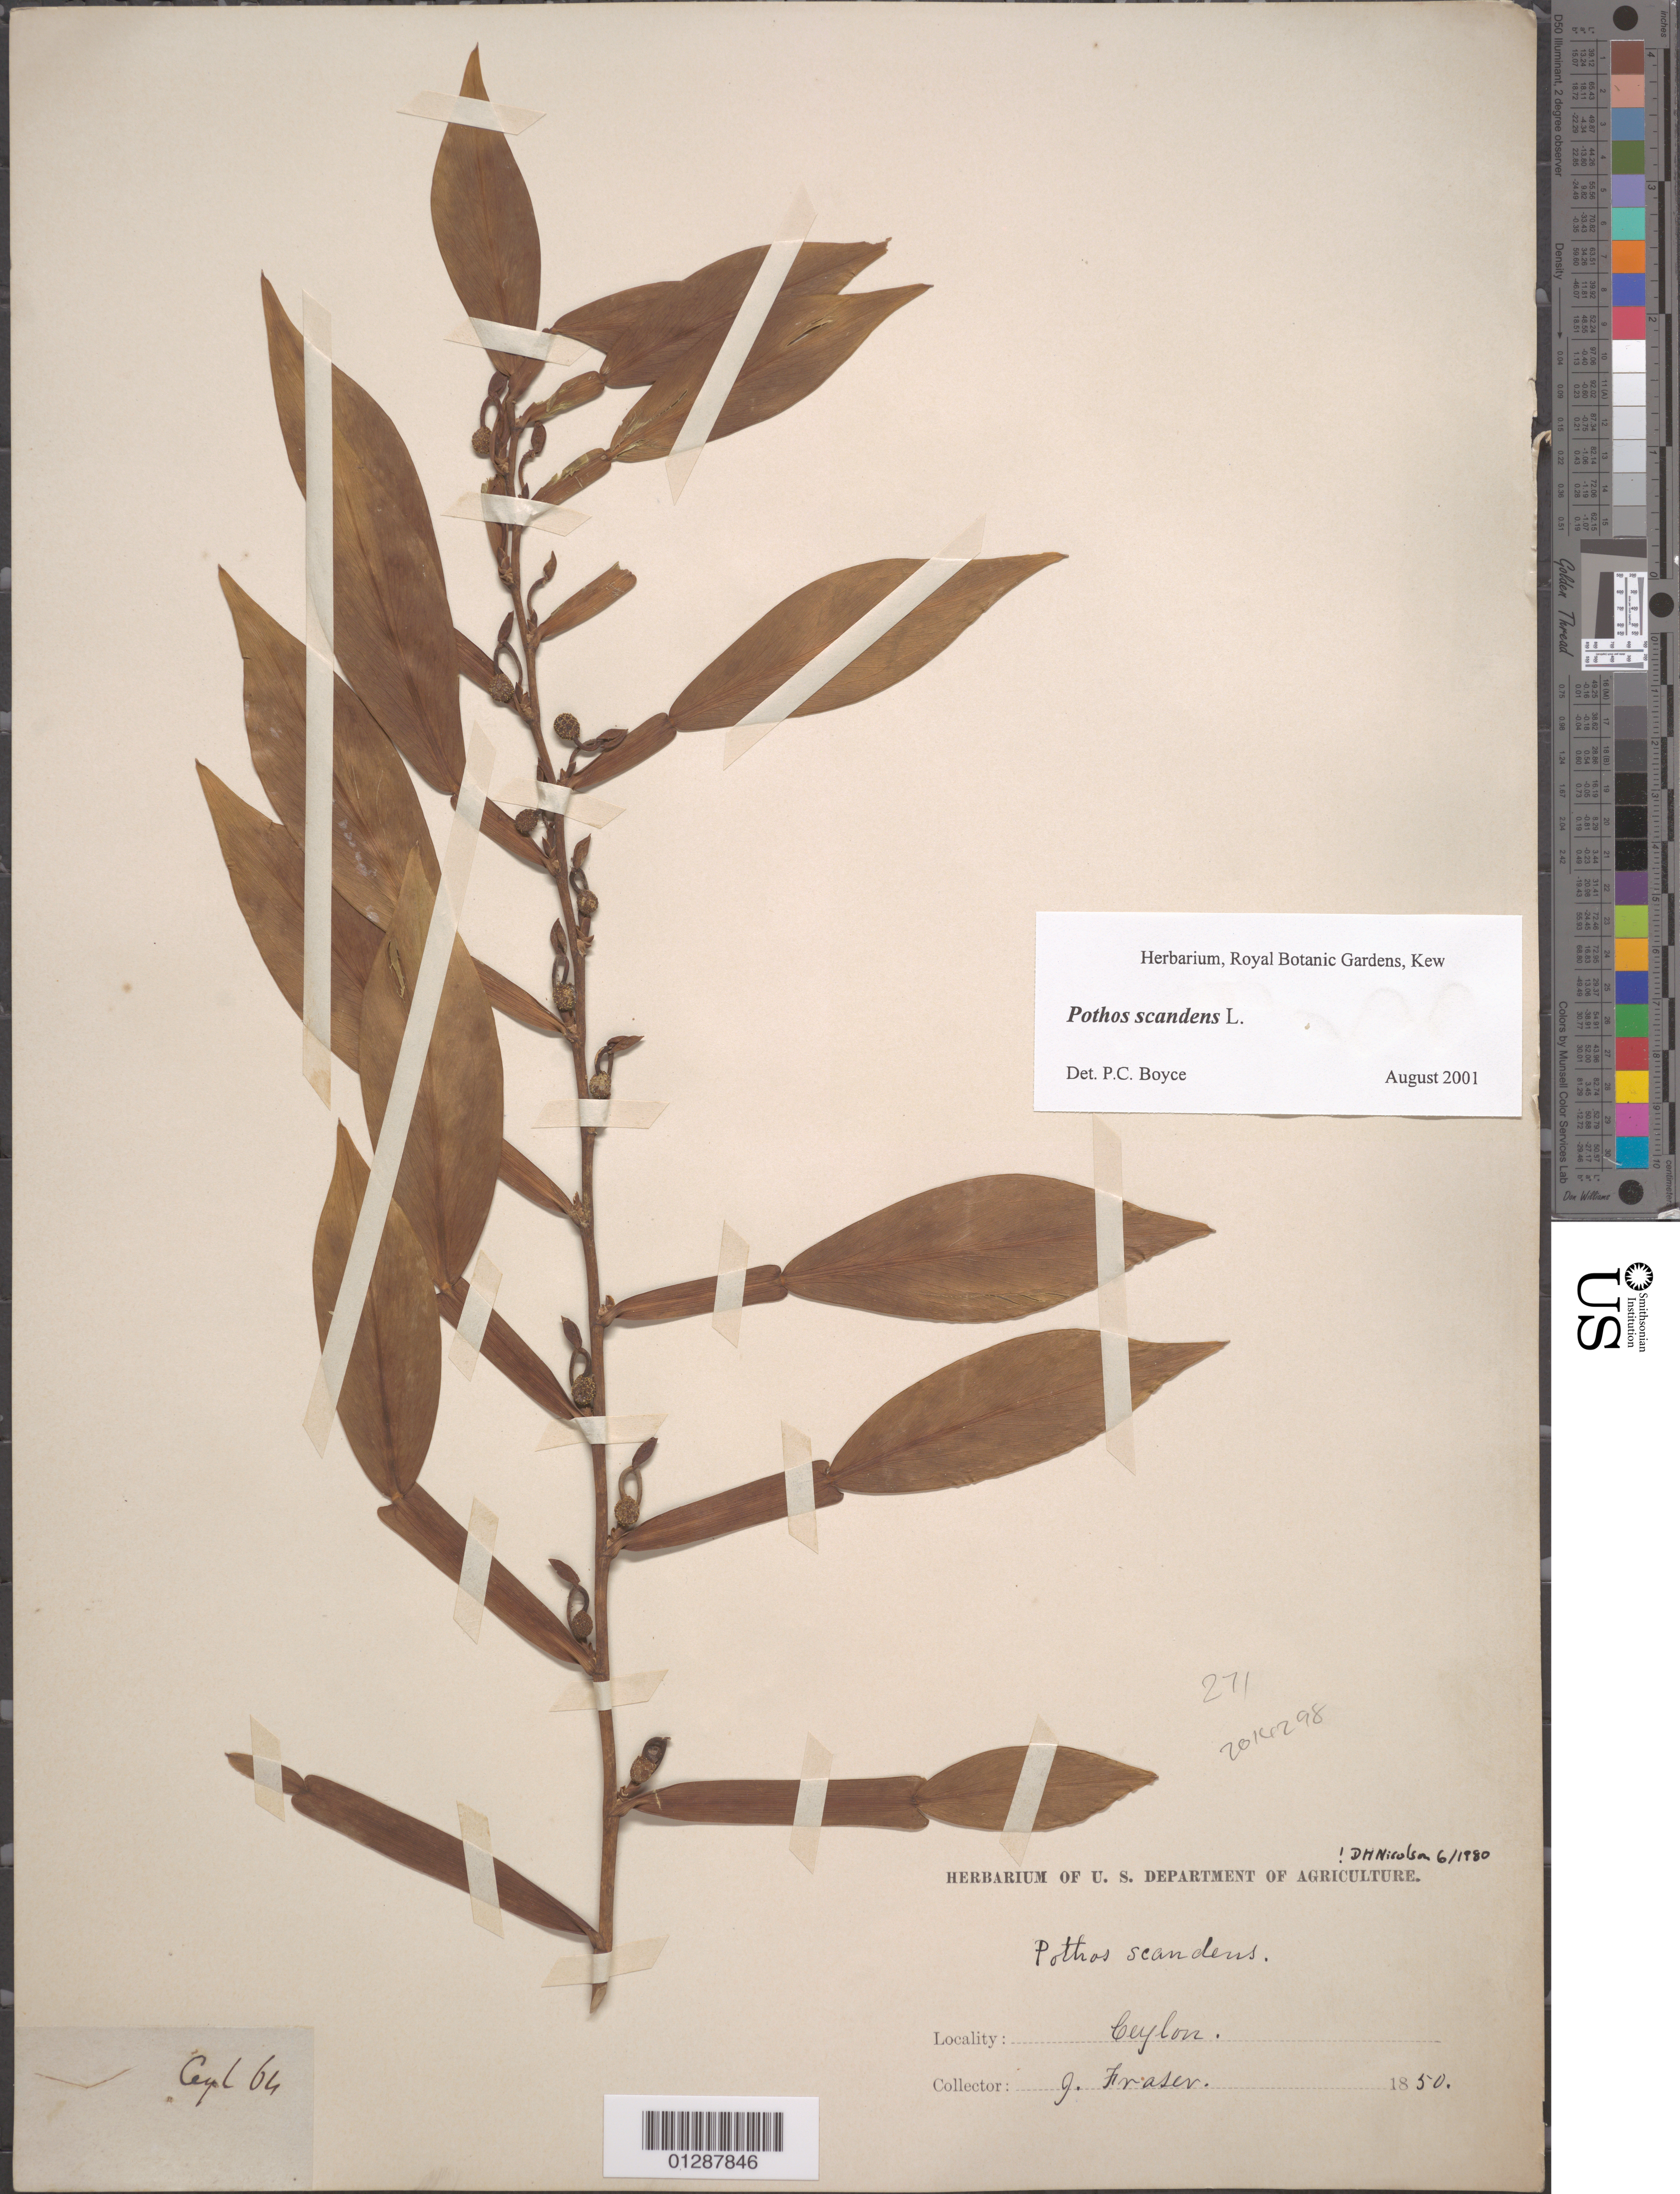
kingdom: Plantae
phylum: Tracheophyta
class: Liliopsida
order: Alismatales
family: Araceae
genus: Pothos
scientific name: Pothos scandens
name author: L.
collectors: J. Fraser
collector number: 64?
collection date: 1850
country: Sri Lanka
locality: Ceylon.